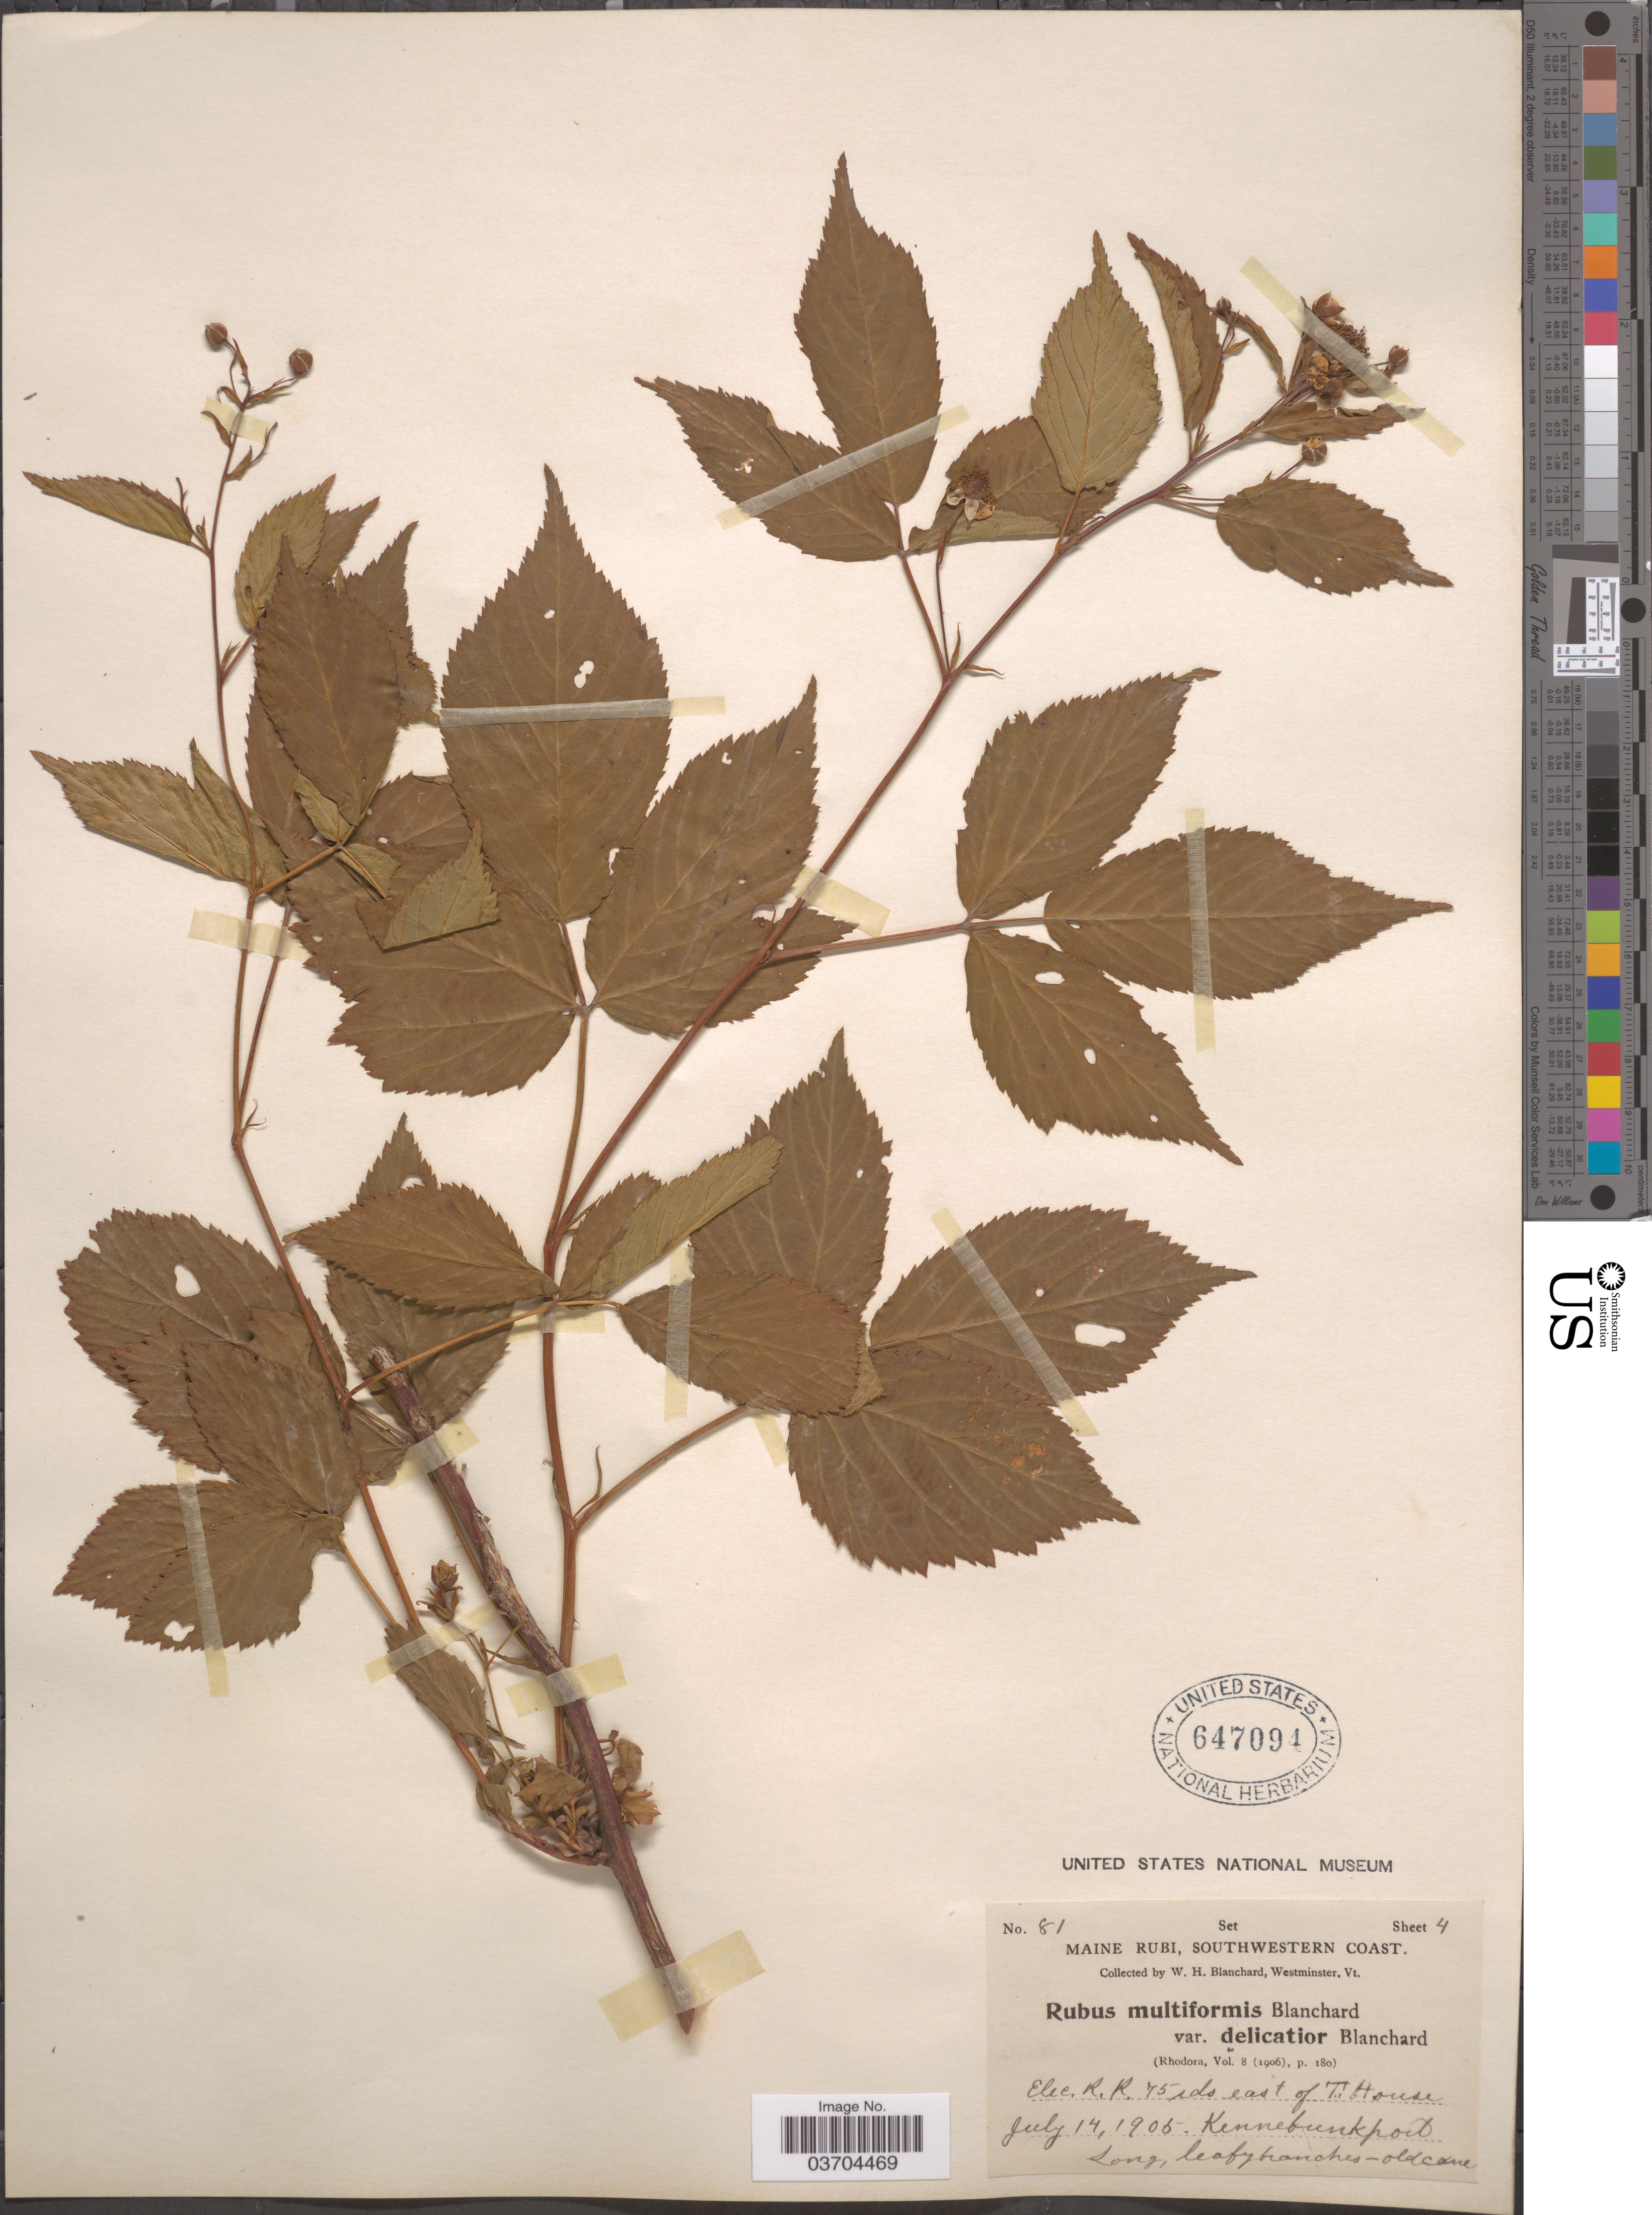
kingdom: Plantae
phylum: Tracheophyta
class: Magnoliopsida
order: Rosales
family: Rosaceae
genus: Rubus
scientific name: Rubus canadensis x R. plicatifolius Blanch.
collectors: W. H. Blanchard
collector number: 81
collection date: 1905-09-14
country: United States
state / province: Maine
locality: Maine Rubi, Southwestern coast. Elec. R. R. 75 rds east of T., House. Kennebunkport.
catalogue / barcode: US 647094